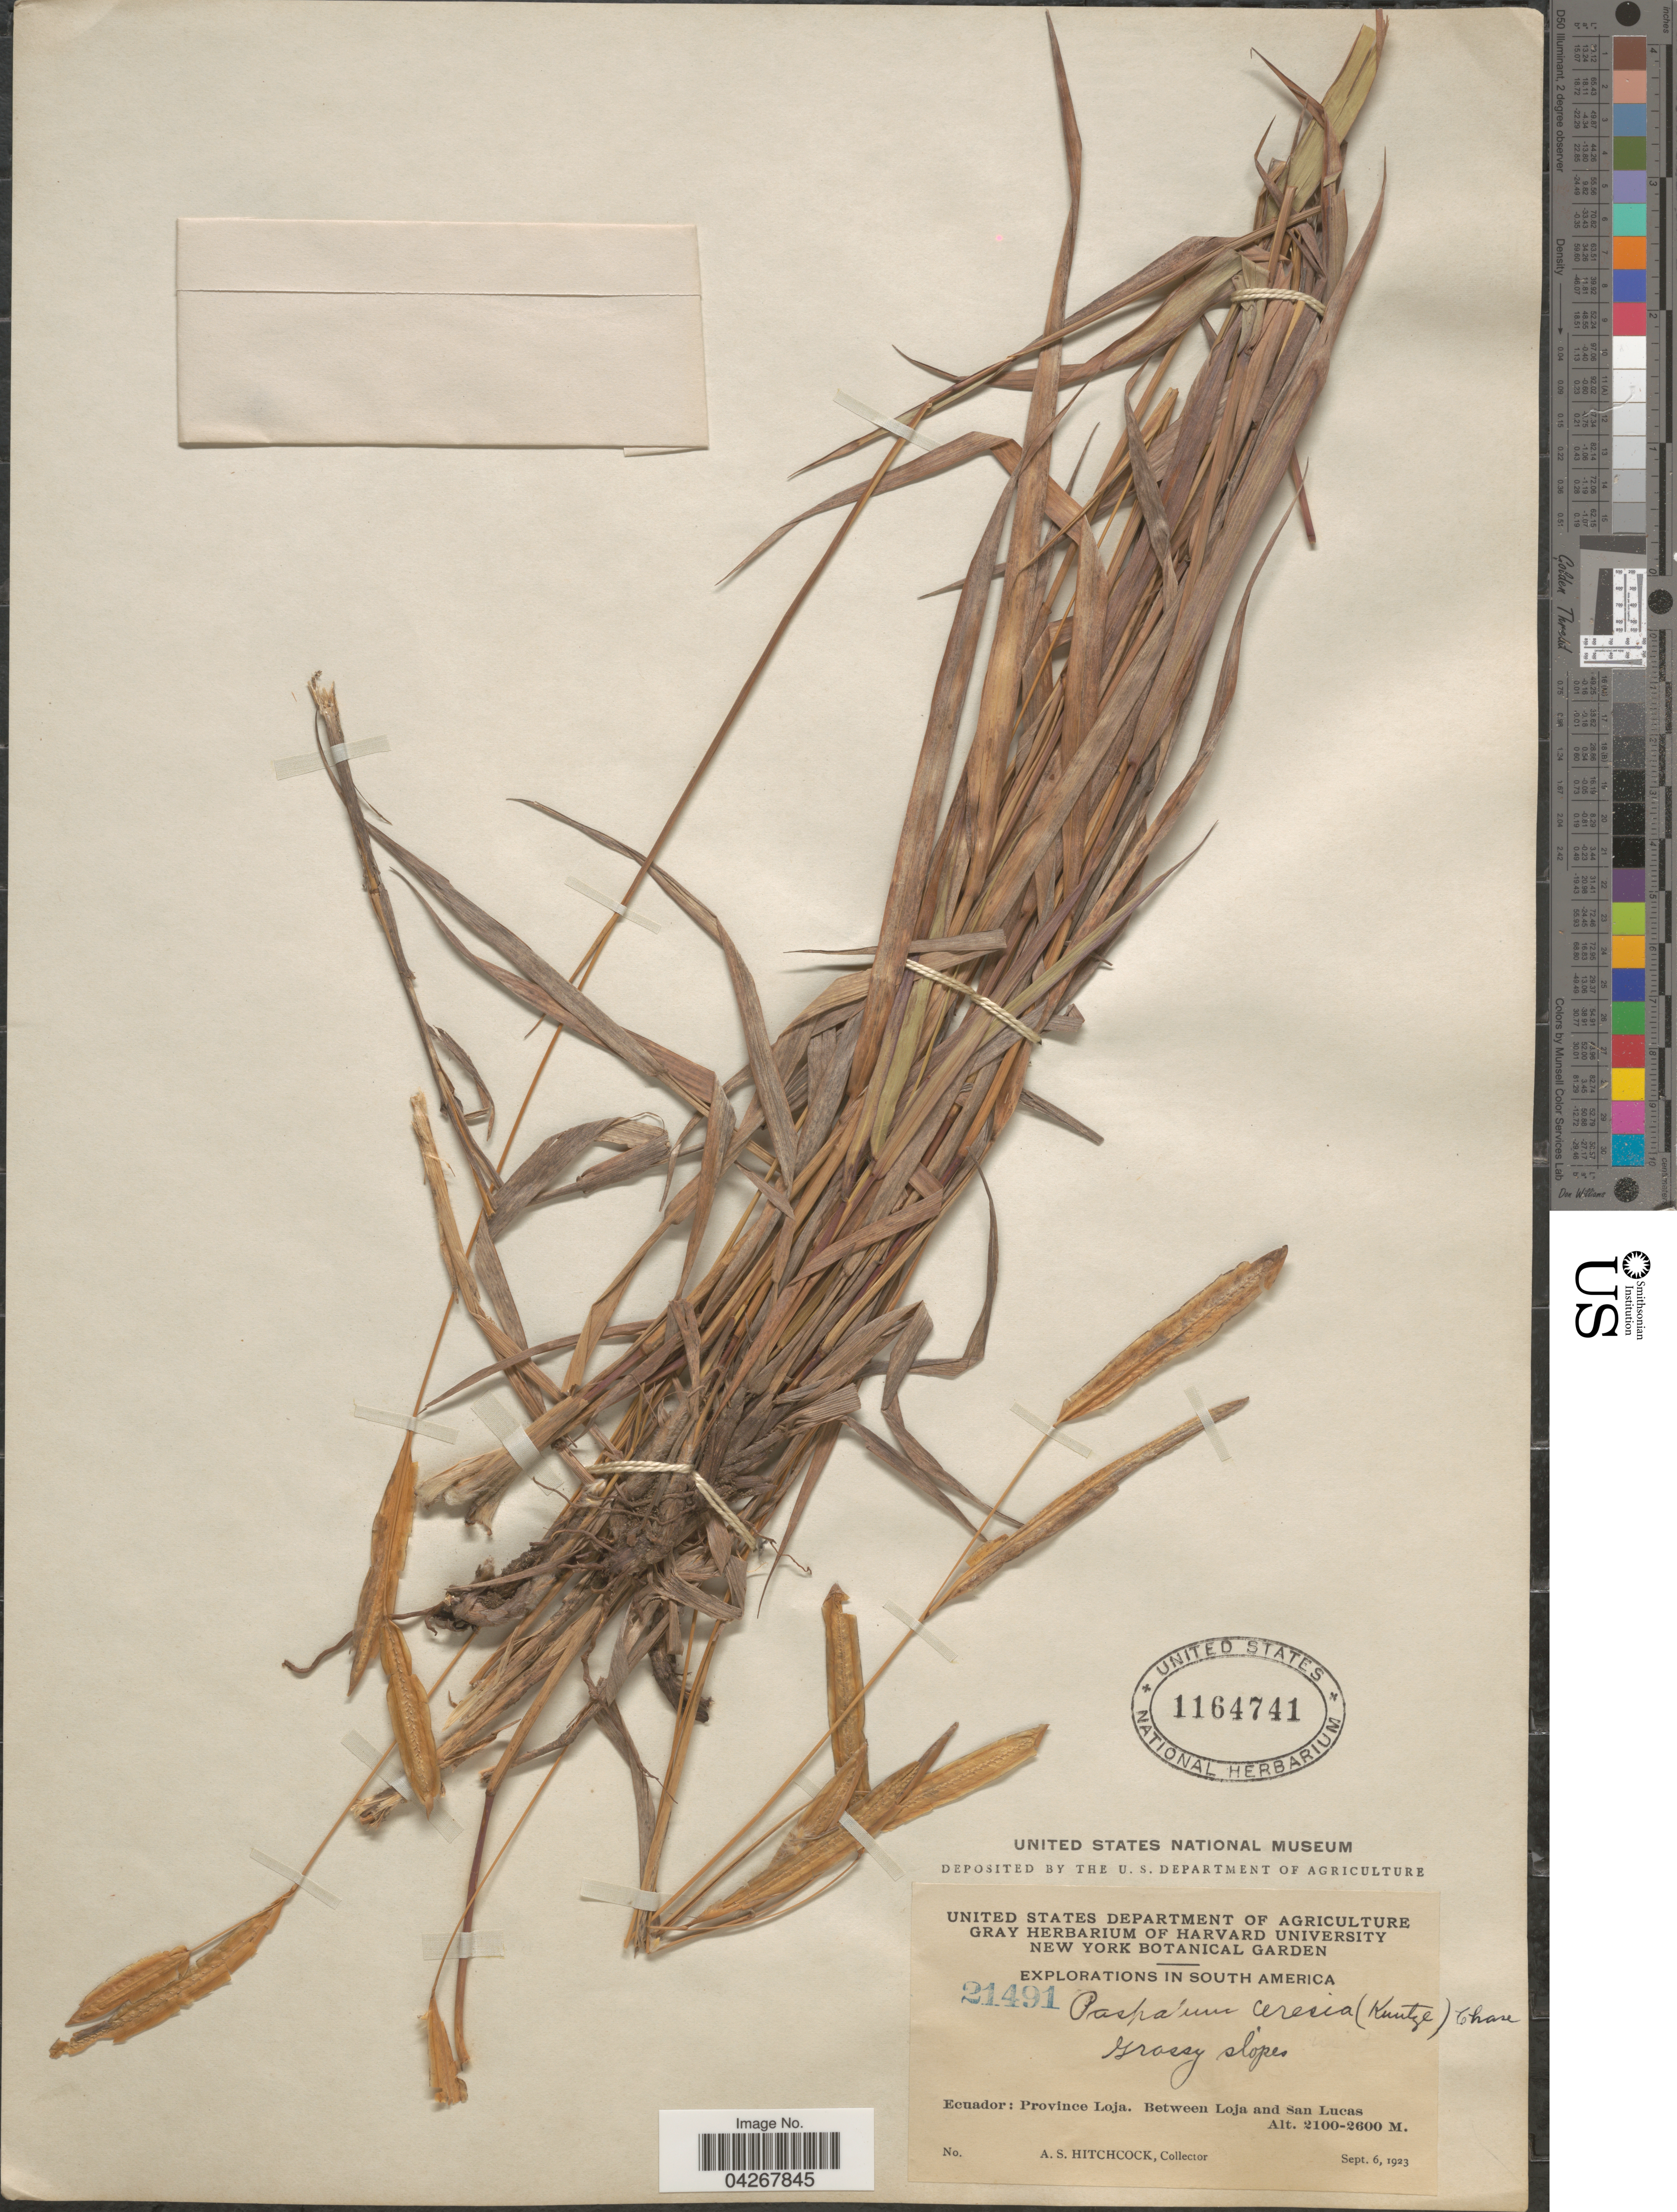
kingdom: Plantae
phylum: Tracheophyta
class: Liliopsida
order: Poales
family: Poaceae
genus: Paspalum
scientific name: Paspalum ceresia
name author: (Kuntze) Chase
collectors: A. S. Hitchcock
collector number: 21491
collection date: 1923-09-06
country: Ecuador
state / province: Loja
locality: Explorations in South America. Province Loja. Between Loja and San Lucas.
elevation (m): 2100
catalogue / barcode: US 1164741